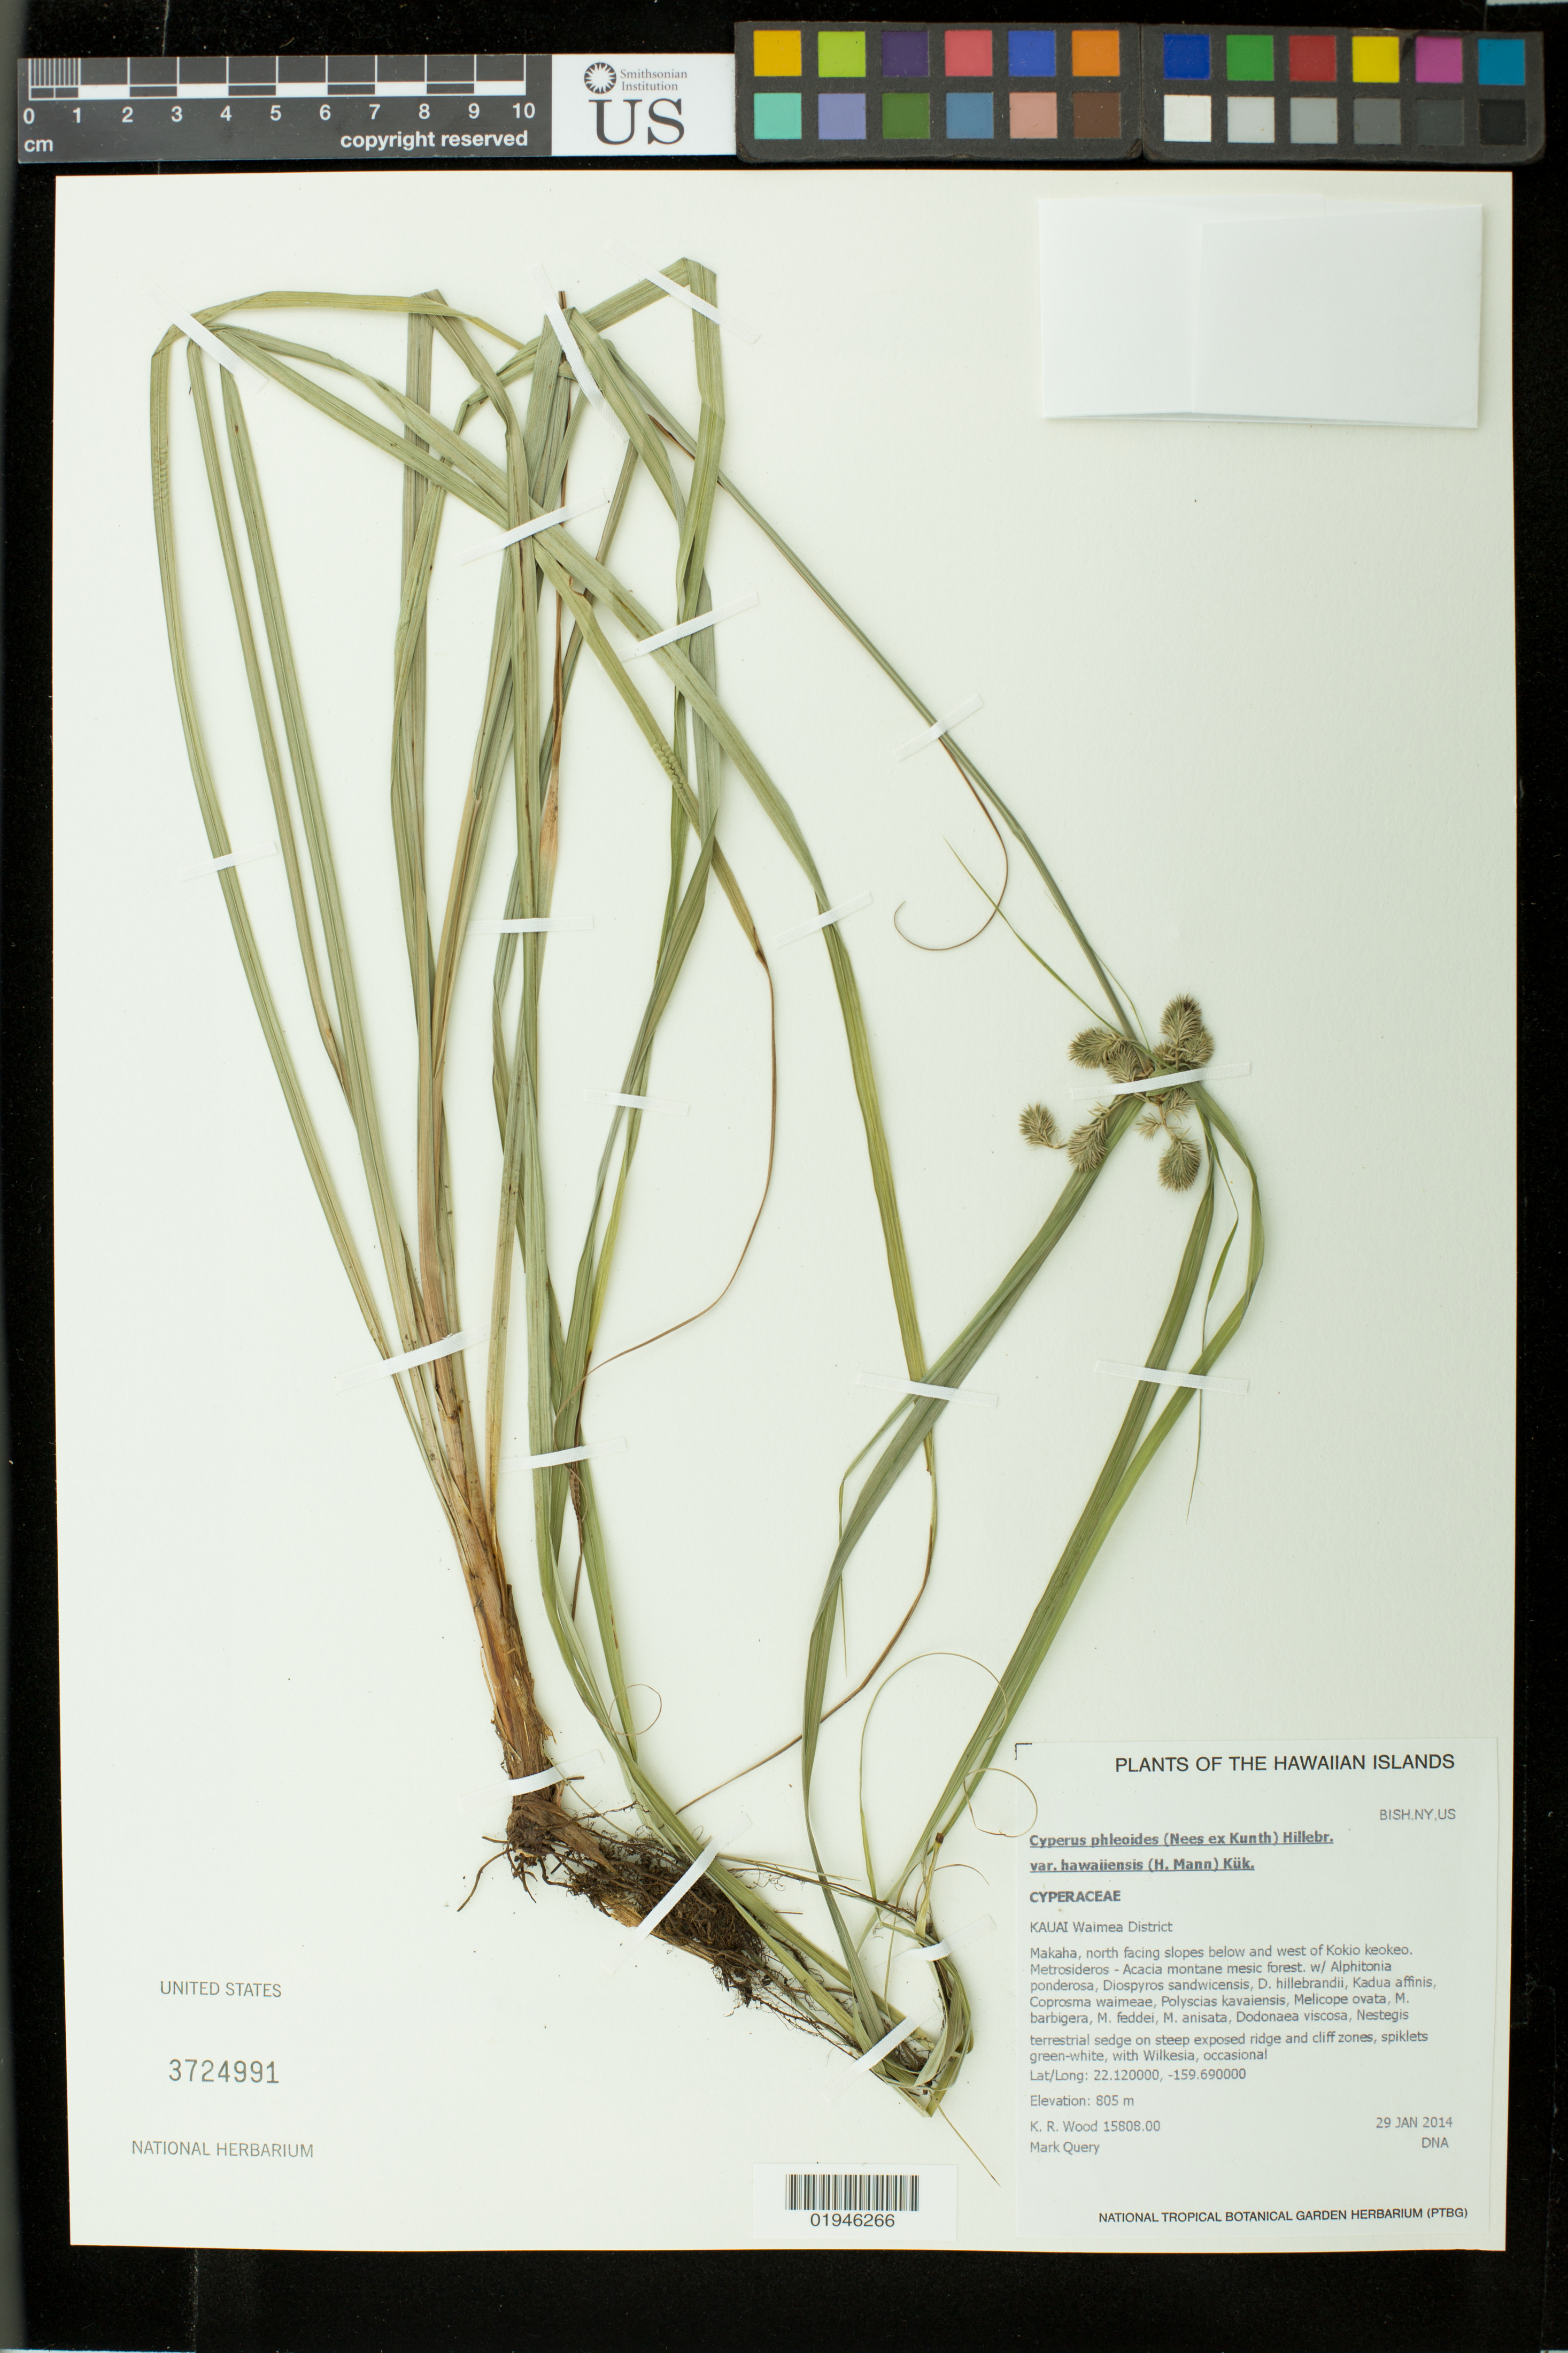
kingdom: Plantae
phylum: Tracheophyta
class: Liliopsida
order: Poales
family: Cyperaceae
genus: Cyperus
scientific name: Cyperus phleoides var. hawaiiensis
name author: (H. Mann) Kük.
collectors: K. R. Wood & M. Query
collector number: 15808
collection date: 2014-01-29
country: United States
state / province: Hawaii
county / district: Kauai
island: Kaua'i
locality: Waimea District, Makaha, north facing slopes below and west of Kokio keokeo.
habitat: Montane mesic forest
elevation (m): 805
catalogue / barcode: US 3724991